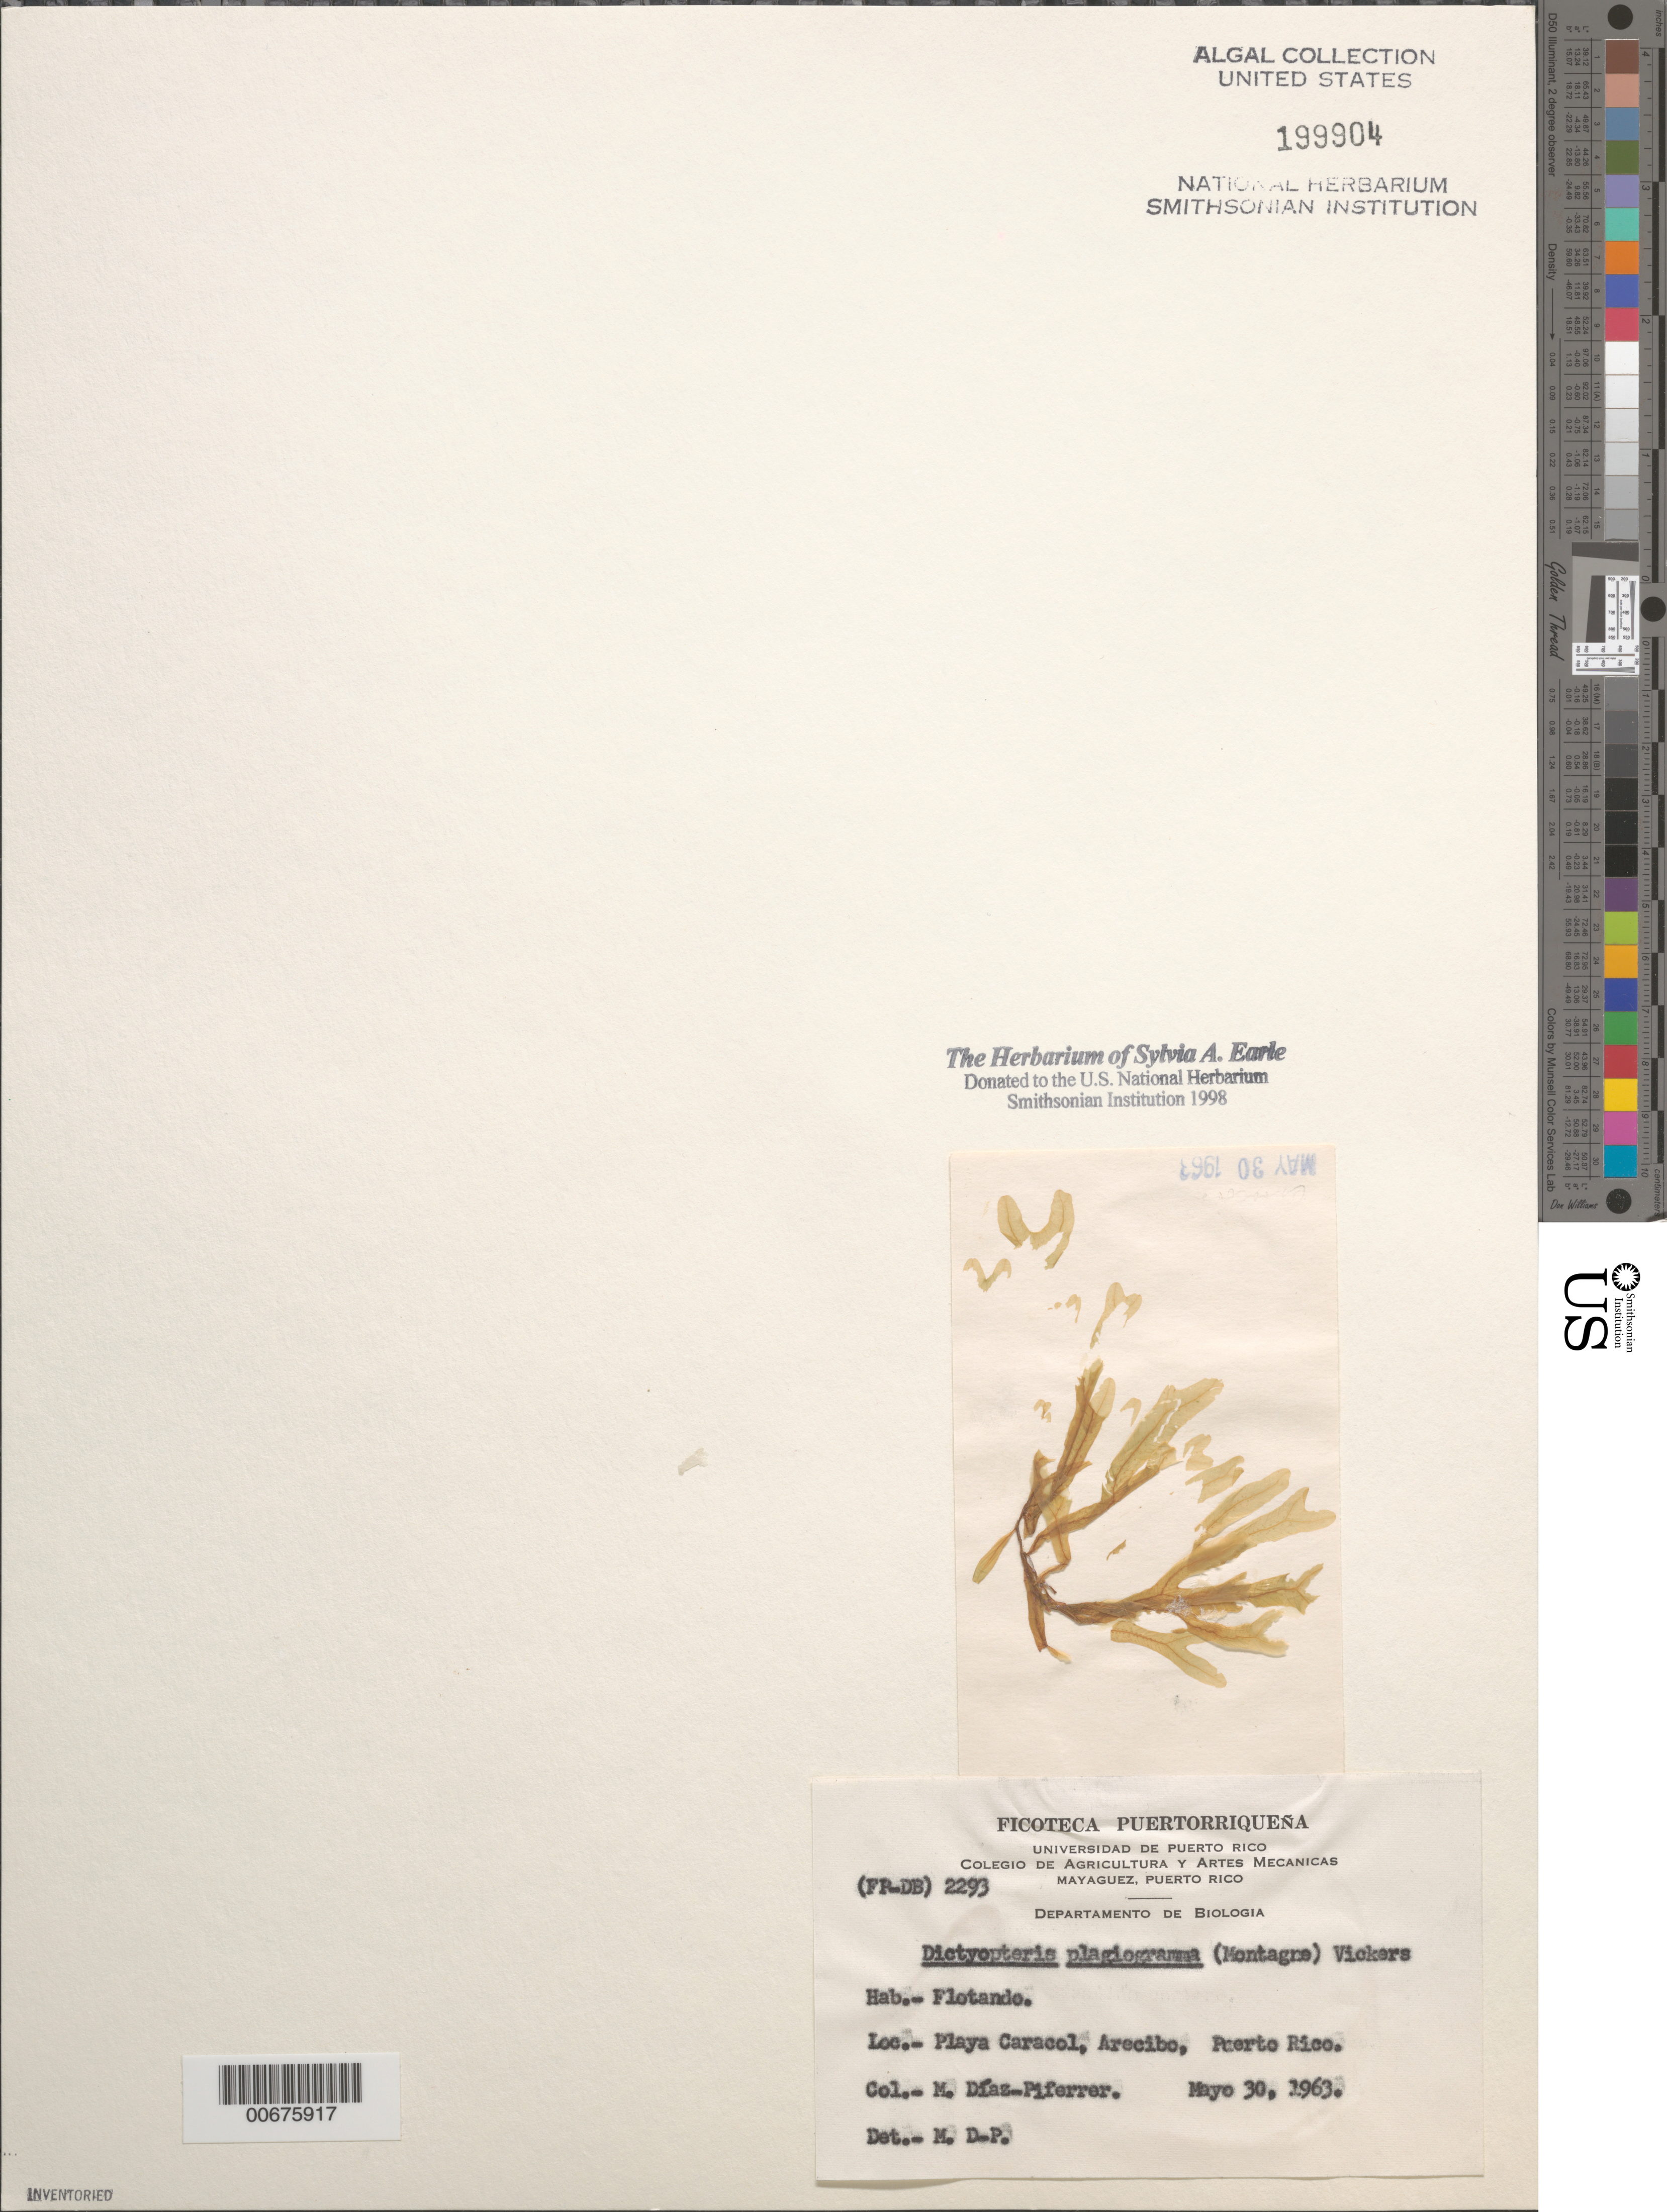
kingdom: Chromista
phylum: Ochrophyta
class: Phaeophyceae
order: Dictyotales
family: Dictyotaceae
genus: Dictyopteris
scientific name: Dictyopteris plagiogramma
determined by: Diaz-Piferrer, M.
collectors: M. Diaz-Piferrer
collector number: (fp-db) 2293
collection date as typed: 30 May 1963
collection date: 1963-05-30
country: Puerto Rico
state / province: Arecibo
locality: Playa Caracol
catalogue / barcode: US 199904